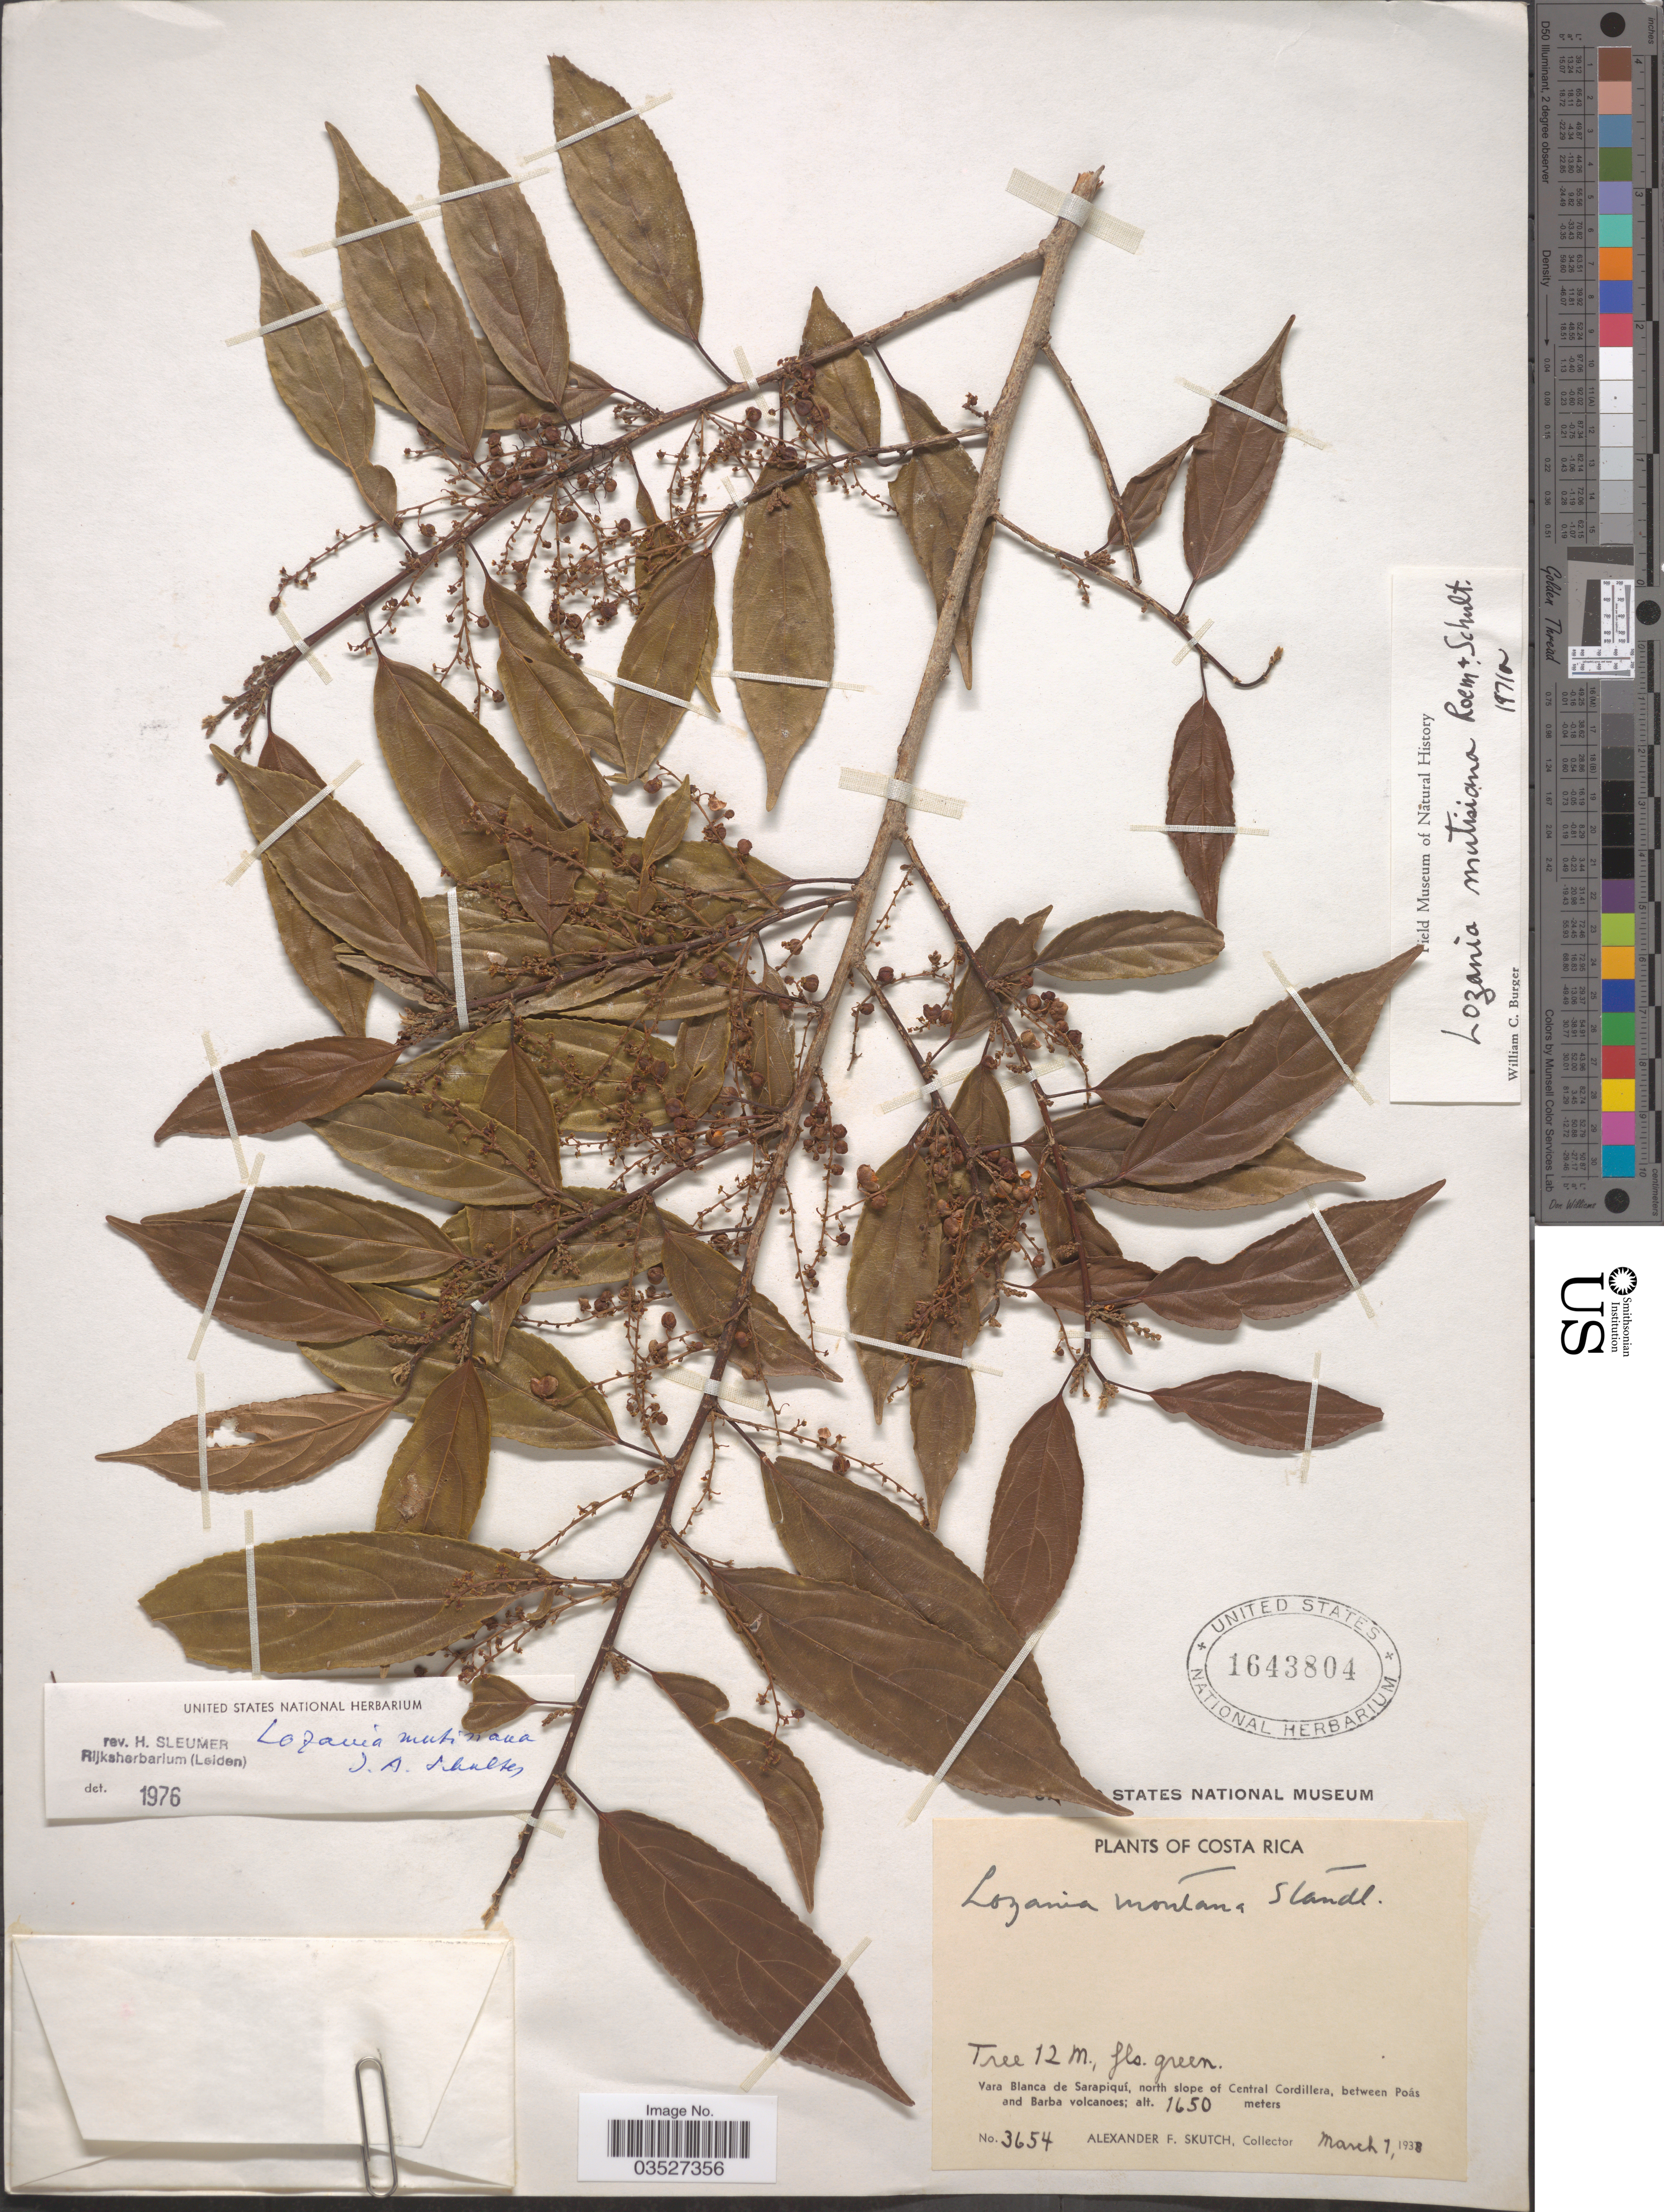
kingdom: Plantae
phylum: Tracheophyta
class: Magnoliopsida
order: Malpighiales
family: Lacistemataceae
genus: Lozania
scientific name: Lozania mutisiana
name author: Schult. in Roem. & Schult.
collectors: A. F. Skutch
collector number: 3654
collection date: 1938-03-07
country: Costa Rica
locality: Vara Blanca de Sarapiquí, north slope of Central Cordillera, between Poás and Barba volcanoes.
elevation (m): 1650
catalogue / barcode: US 1643804